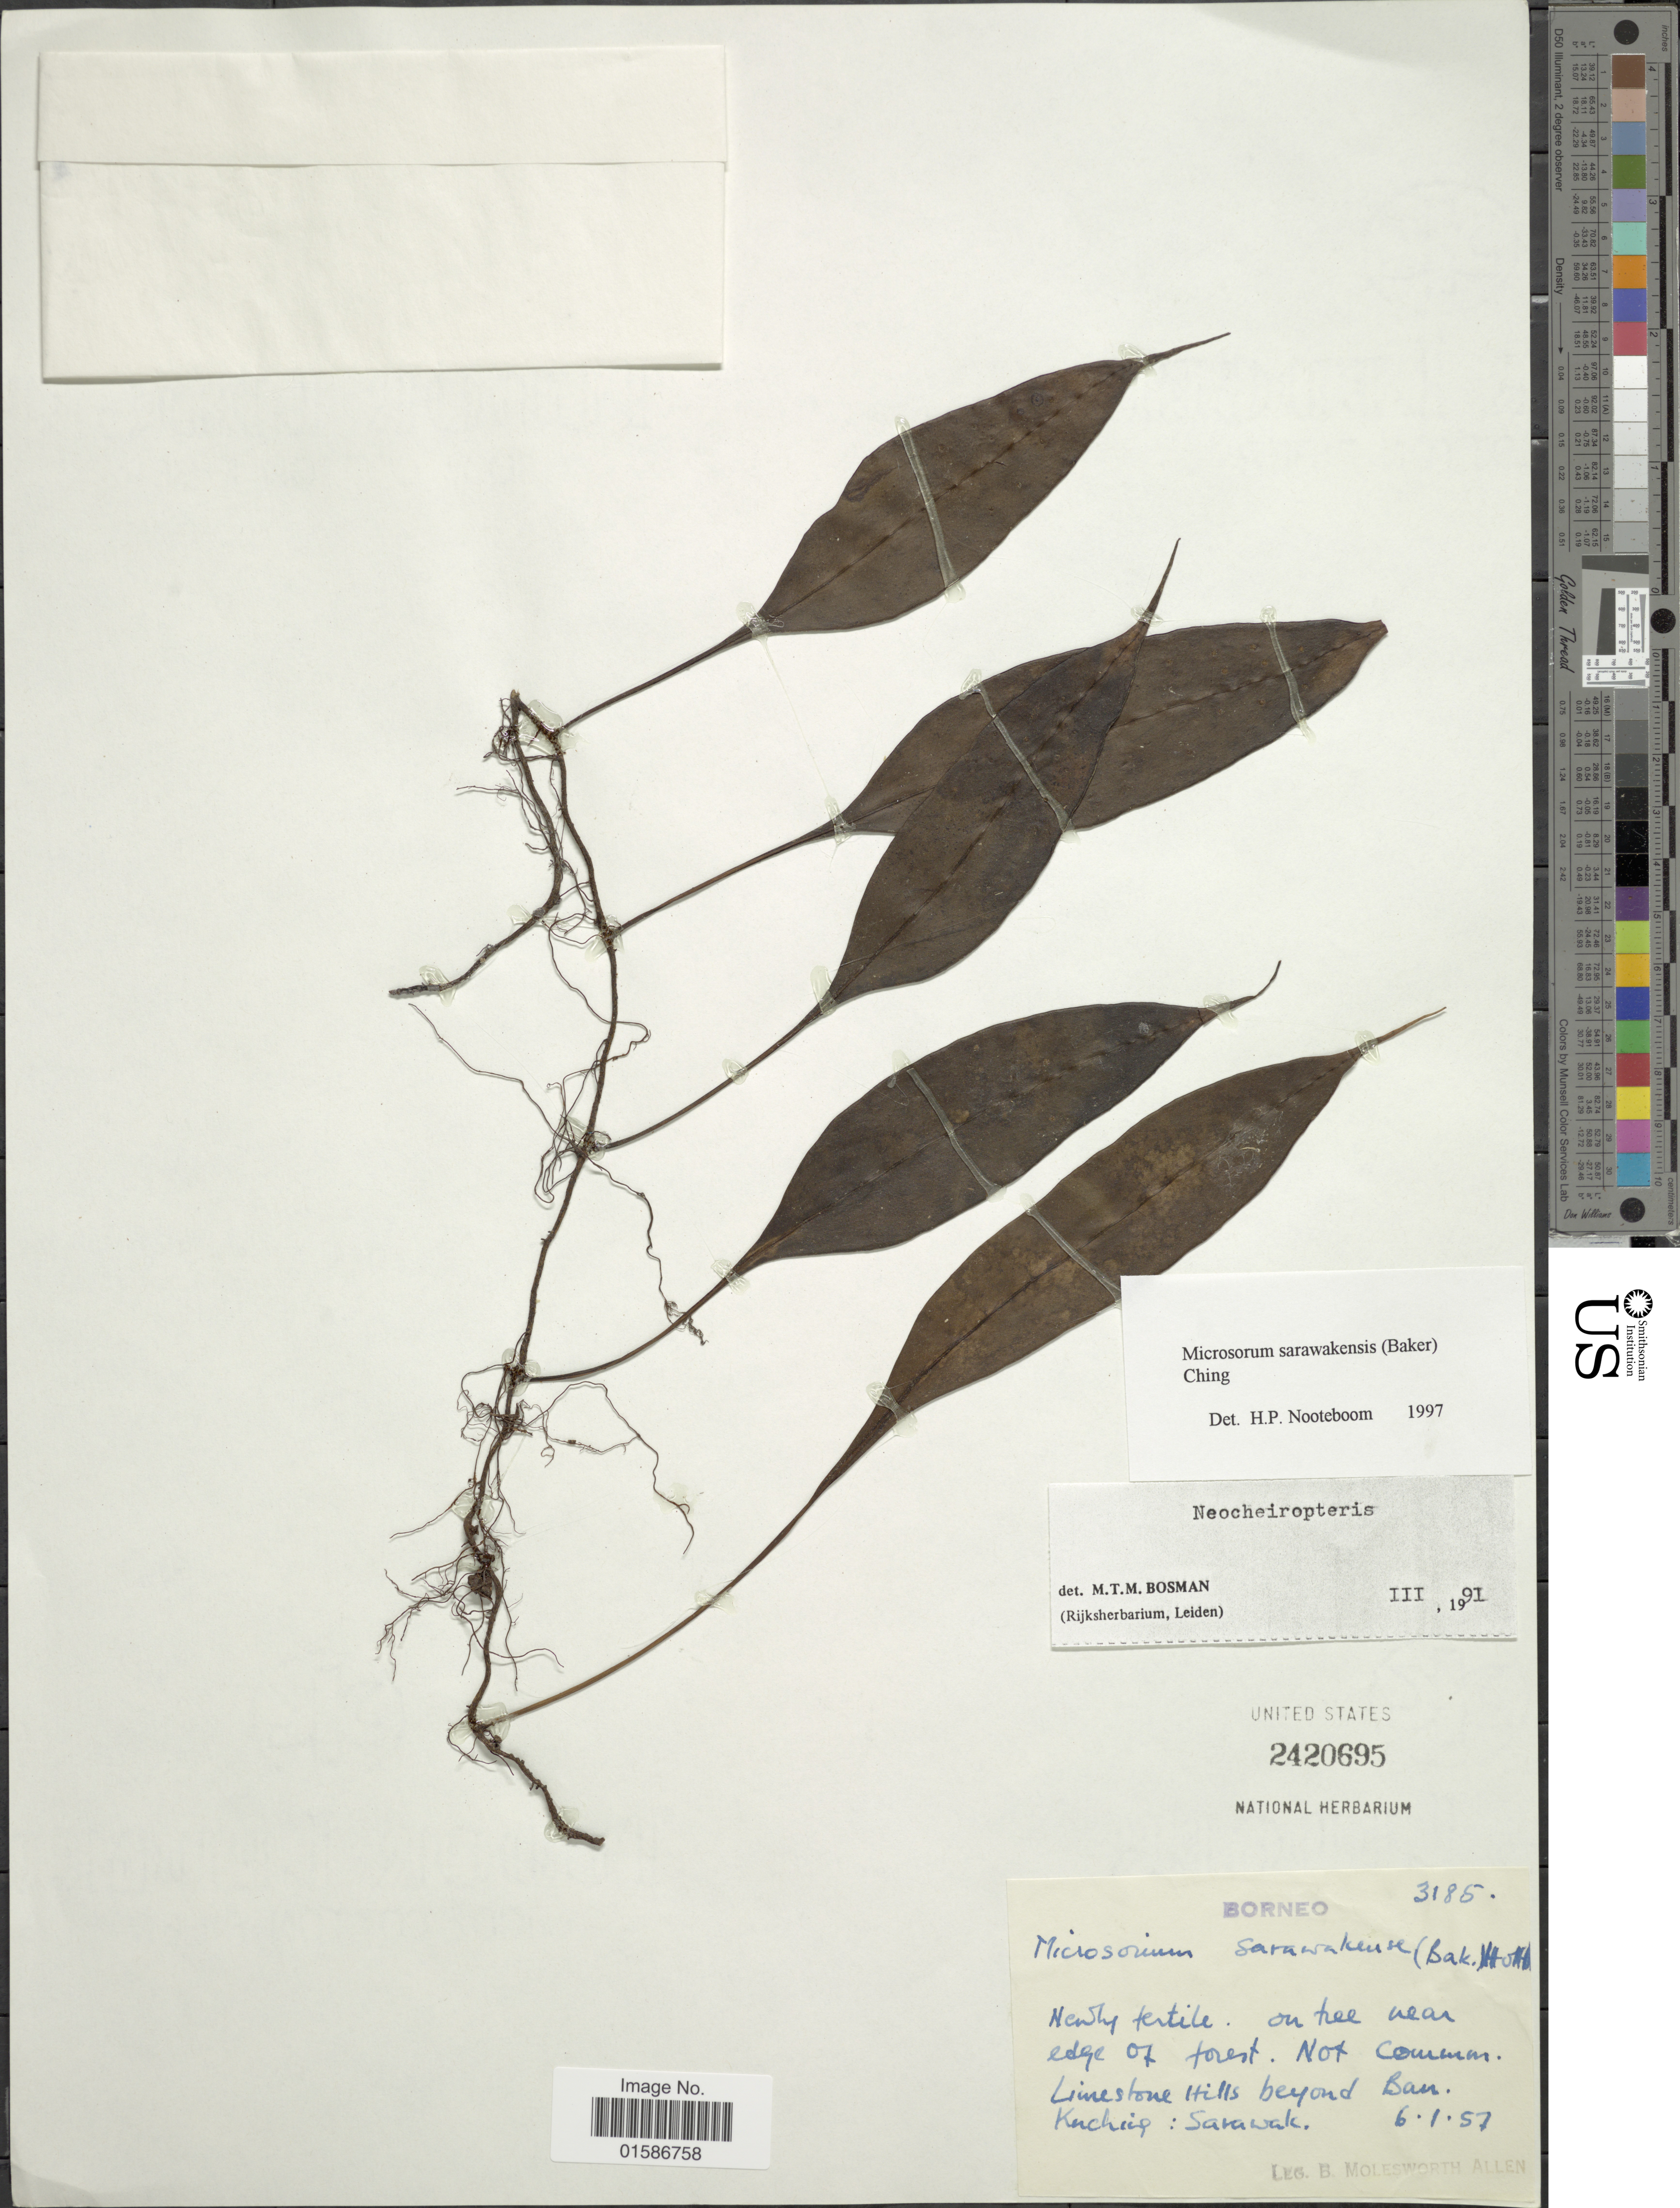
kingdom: Plantae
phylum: Tracheophyta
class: Polypodiopsida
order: Polypodiales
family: Polypodiaceae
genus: Microsorum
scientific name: Microsorum sarawakense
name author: (Baker) Ching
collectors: B. E. G. Molesworth-Allen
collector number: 3185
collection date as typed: Transcribed d/m/y: 6/1/57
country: Malaysia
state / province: Sarawak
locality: Limestone Hills beyond Bau. Kuching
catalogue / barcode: US 2420695